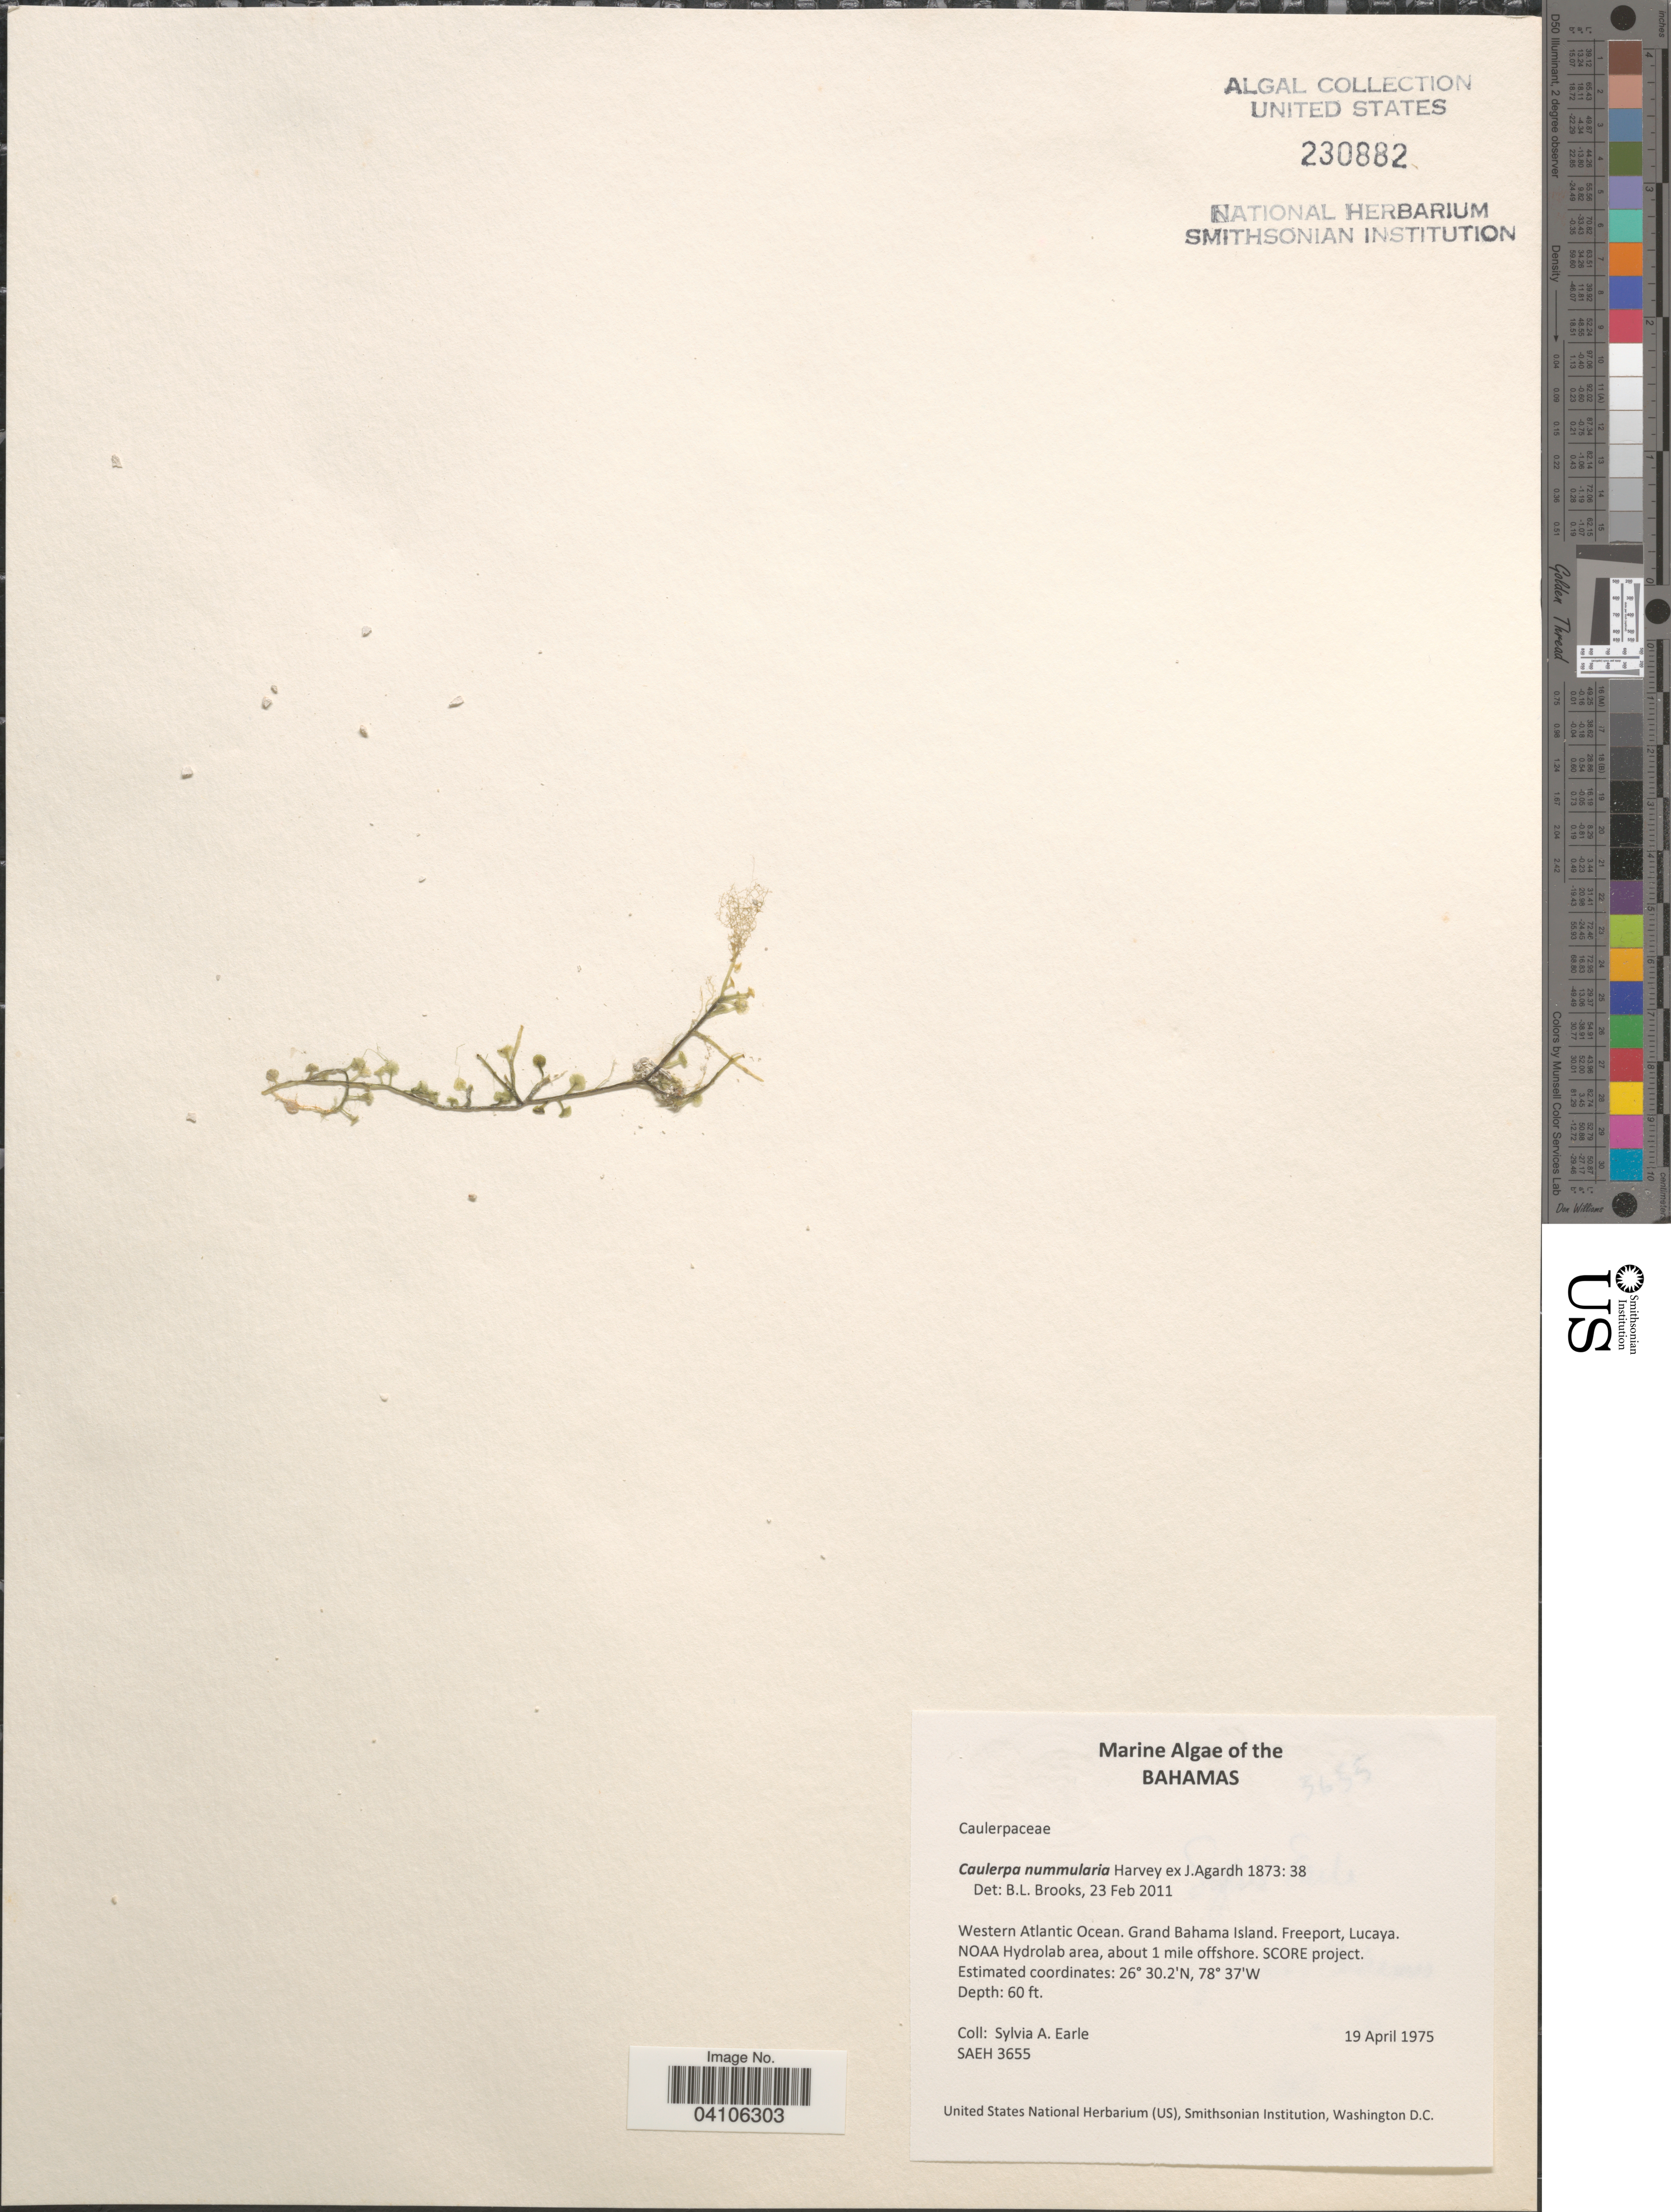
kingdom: Plantae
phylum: Chlorophyta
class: Ulvophyceae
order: Bryopsidales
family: Caulerpaceae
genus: Caulerpa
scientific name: Caulerpa nummularia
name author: Harv. ex J. Agardh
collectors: S. A. Earle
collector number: SAEH3655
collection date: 1975-04-19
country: Bahamas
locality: Western Atlantic Ocean. Grand Bahama Island. Freeport, Lucaya. NOAA Hydrolab area, about 1 mile offshore. SCORE project.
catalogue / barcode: US 230882